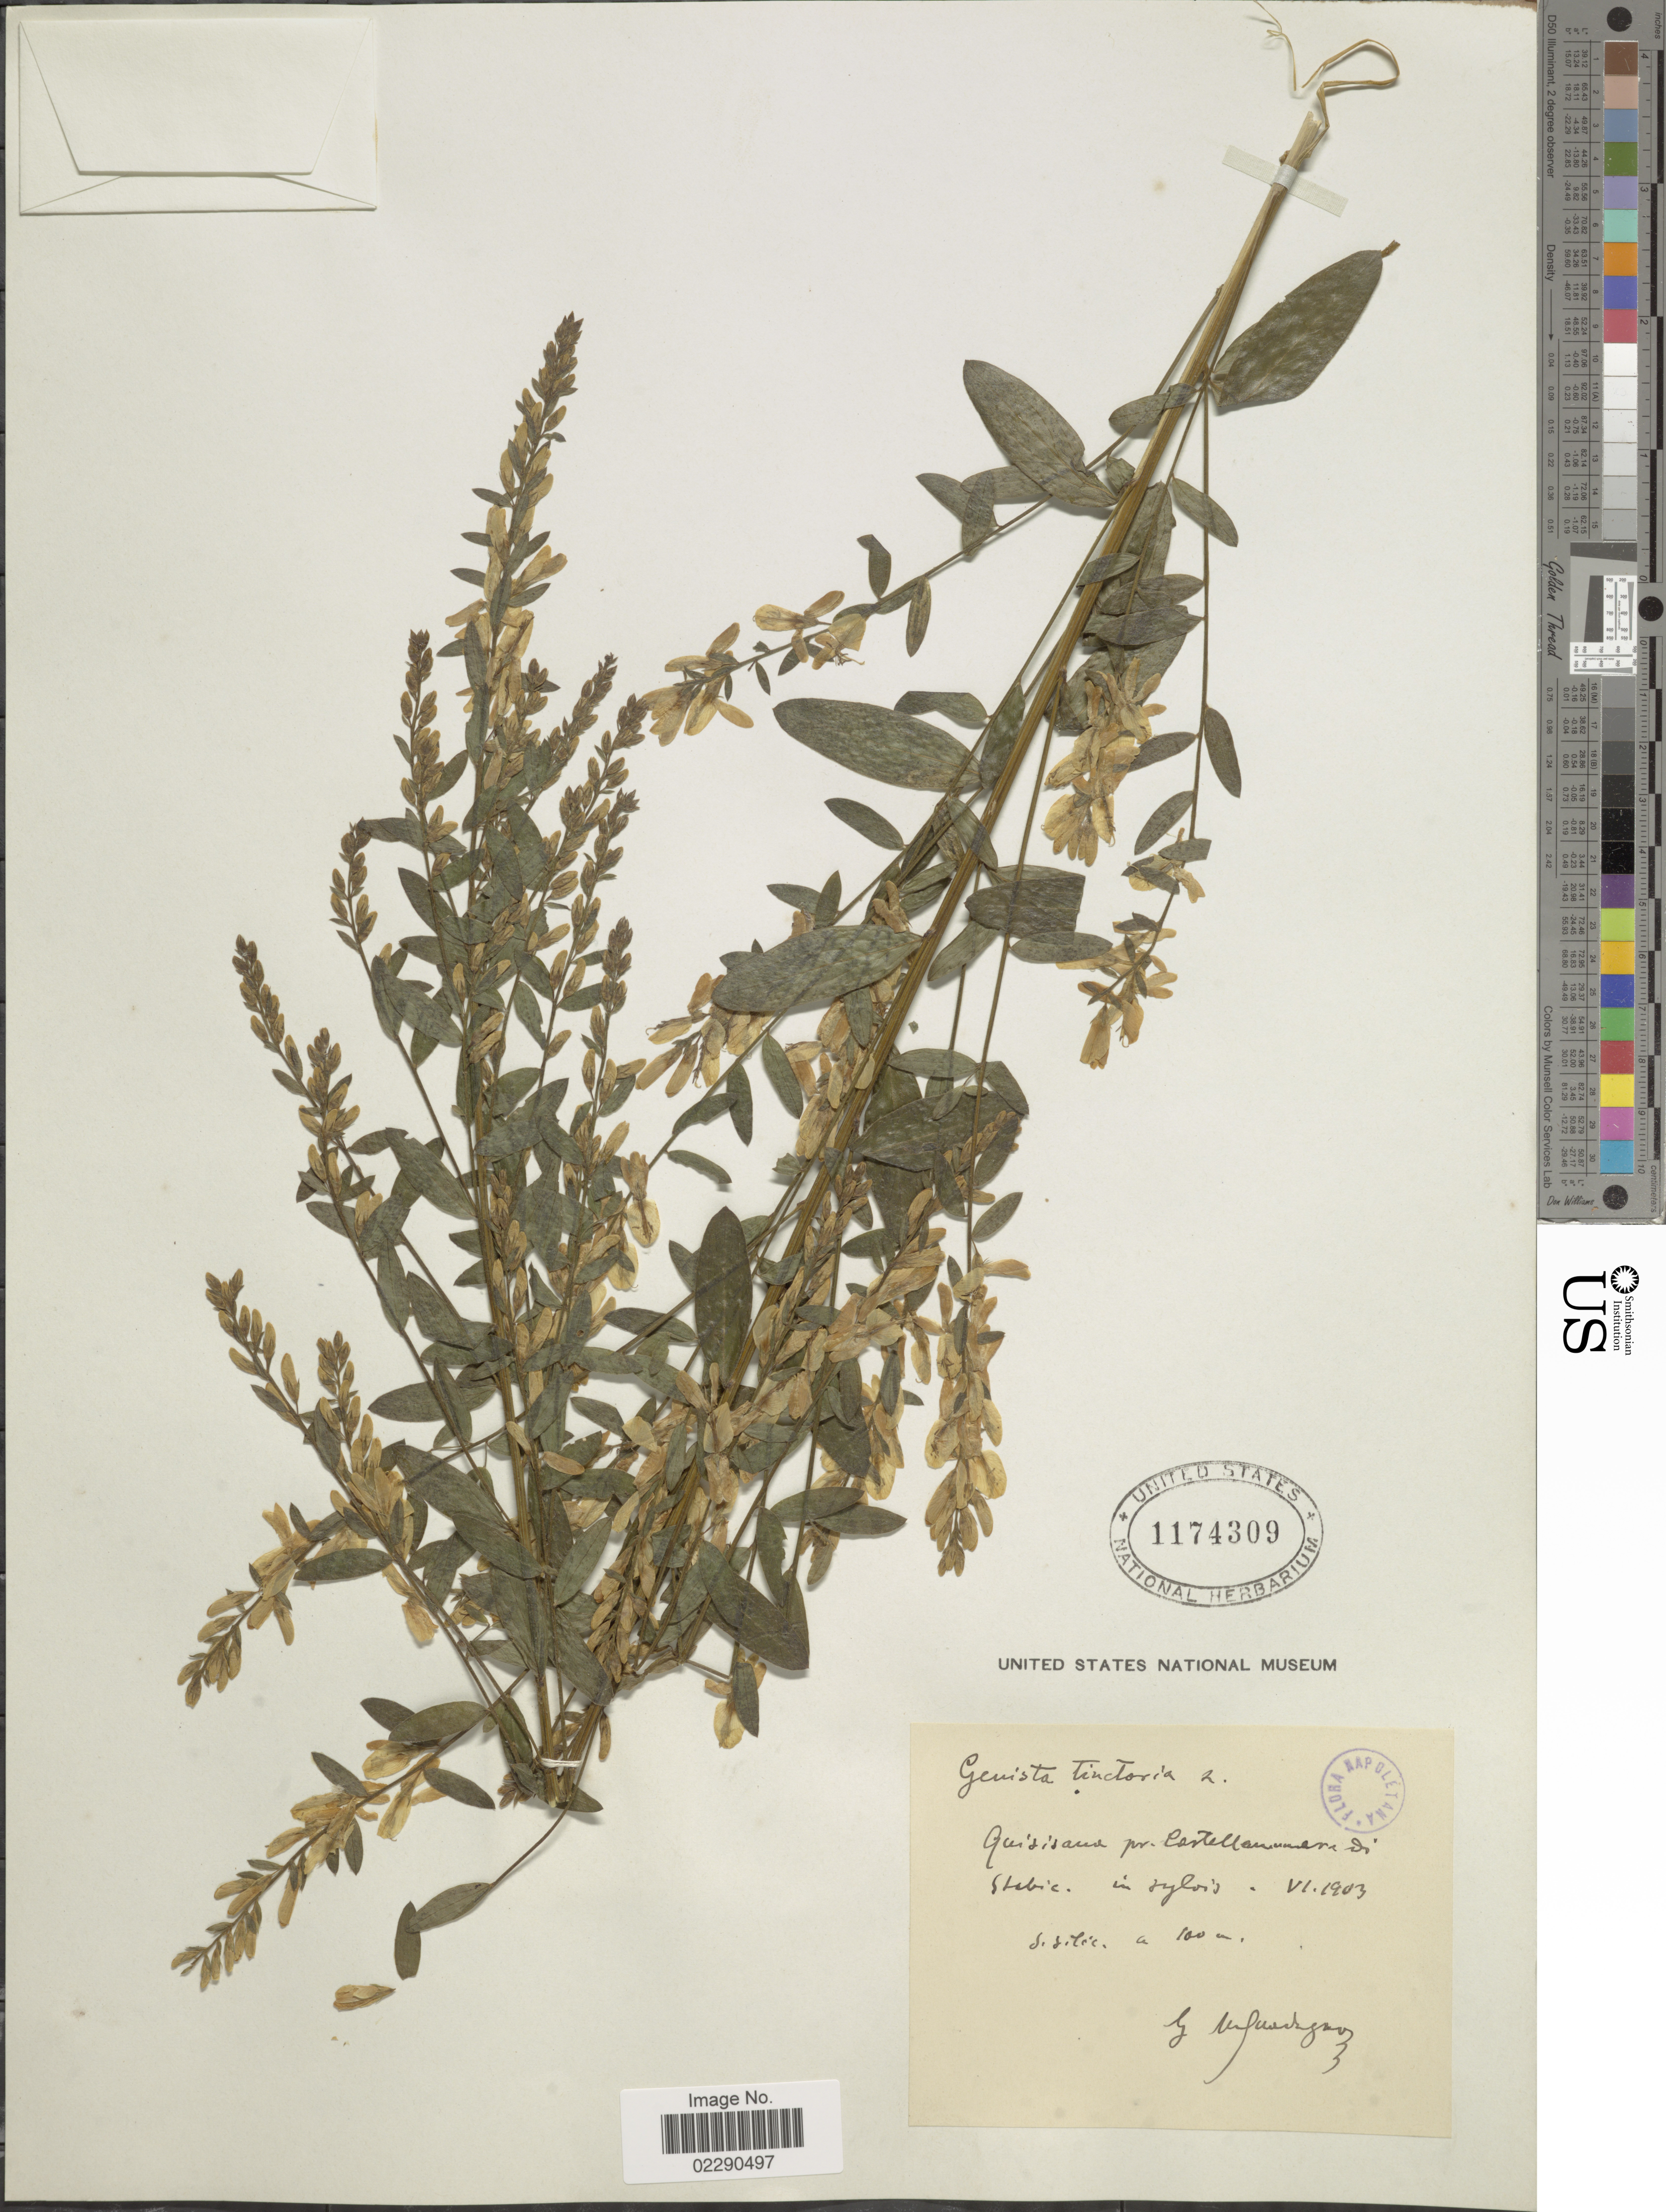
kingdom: Plantae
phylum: Tracheophyta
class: Magnoliopsida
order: Fabales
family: Fabaceae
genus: Genista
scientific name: Genista tinctoria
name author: L.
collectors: G. Urguadagnoz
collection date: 1903-06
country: Italy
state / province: Siciliana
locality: Quisisaud pr. castellammare do Stabic, S. Sisilie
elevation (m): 100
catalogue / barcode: US 1174309